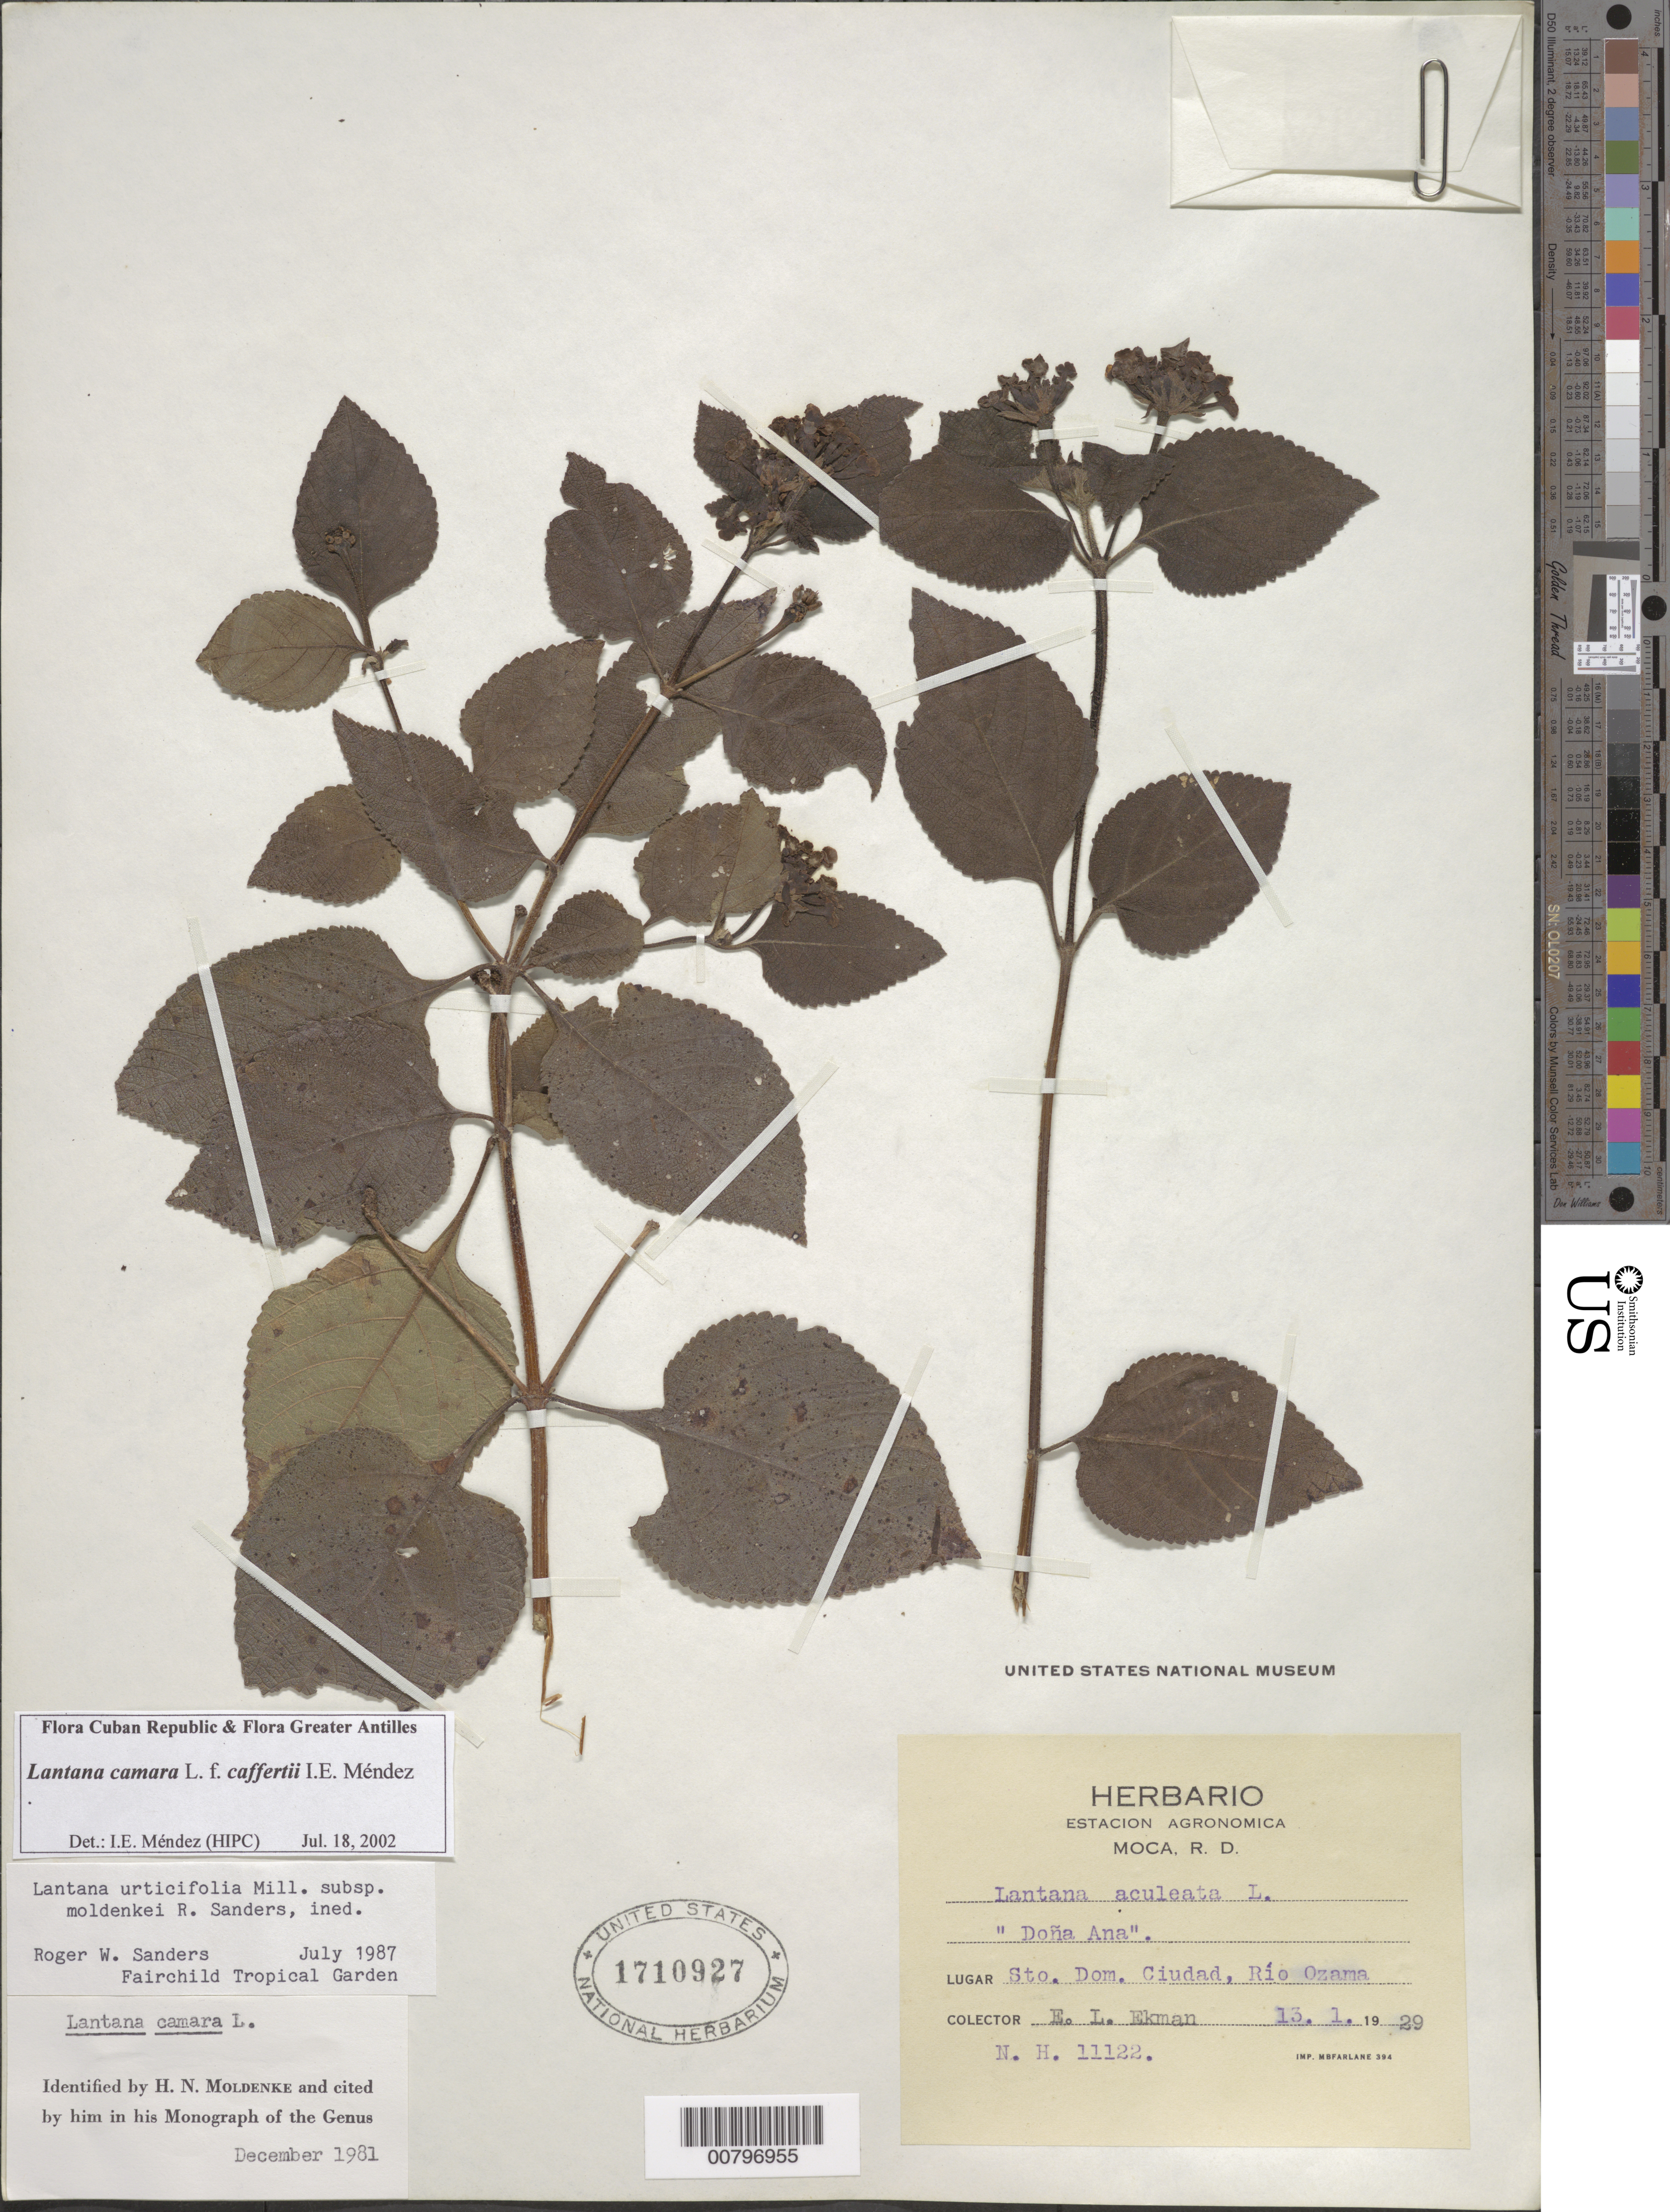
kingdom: Plantae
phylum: Tracheophyta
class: Magnoliopsida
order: Lamiales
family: Verbenaceae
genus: Lantana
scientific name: Lantana camara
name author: L.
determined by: Méndez, Isidro E., (HIPC)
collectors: E. L. Ekman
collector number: H 11122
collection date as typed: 13 Jan 1929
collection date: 1929-01-13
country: Dominican Republic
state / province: Distrito Nacional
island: Hispaniola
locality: Santo Domingo, Rio Ozama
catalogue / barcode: US 1710927